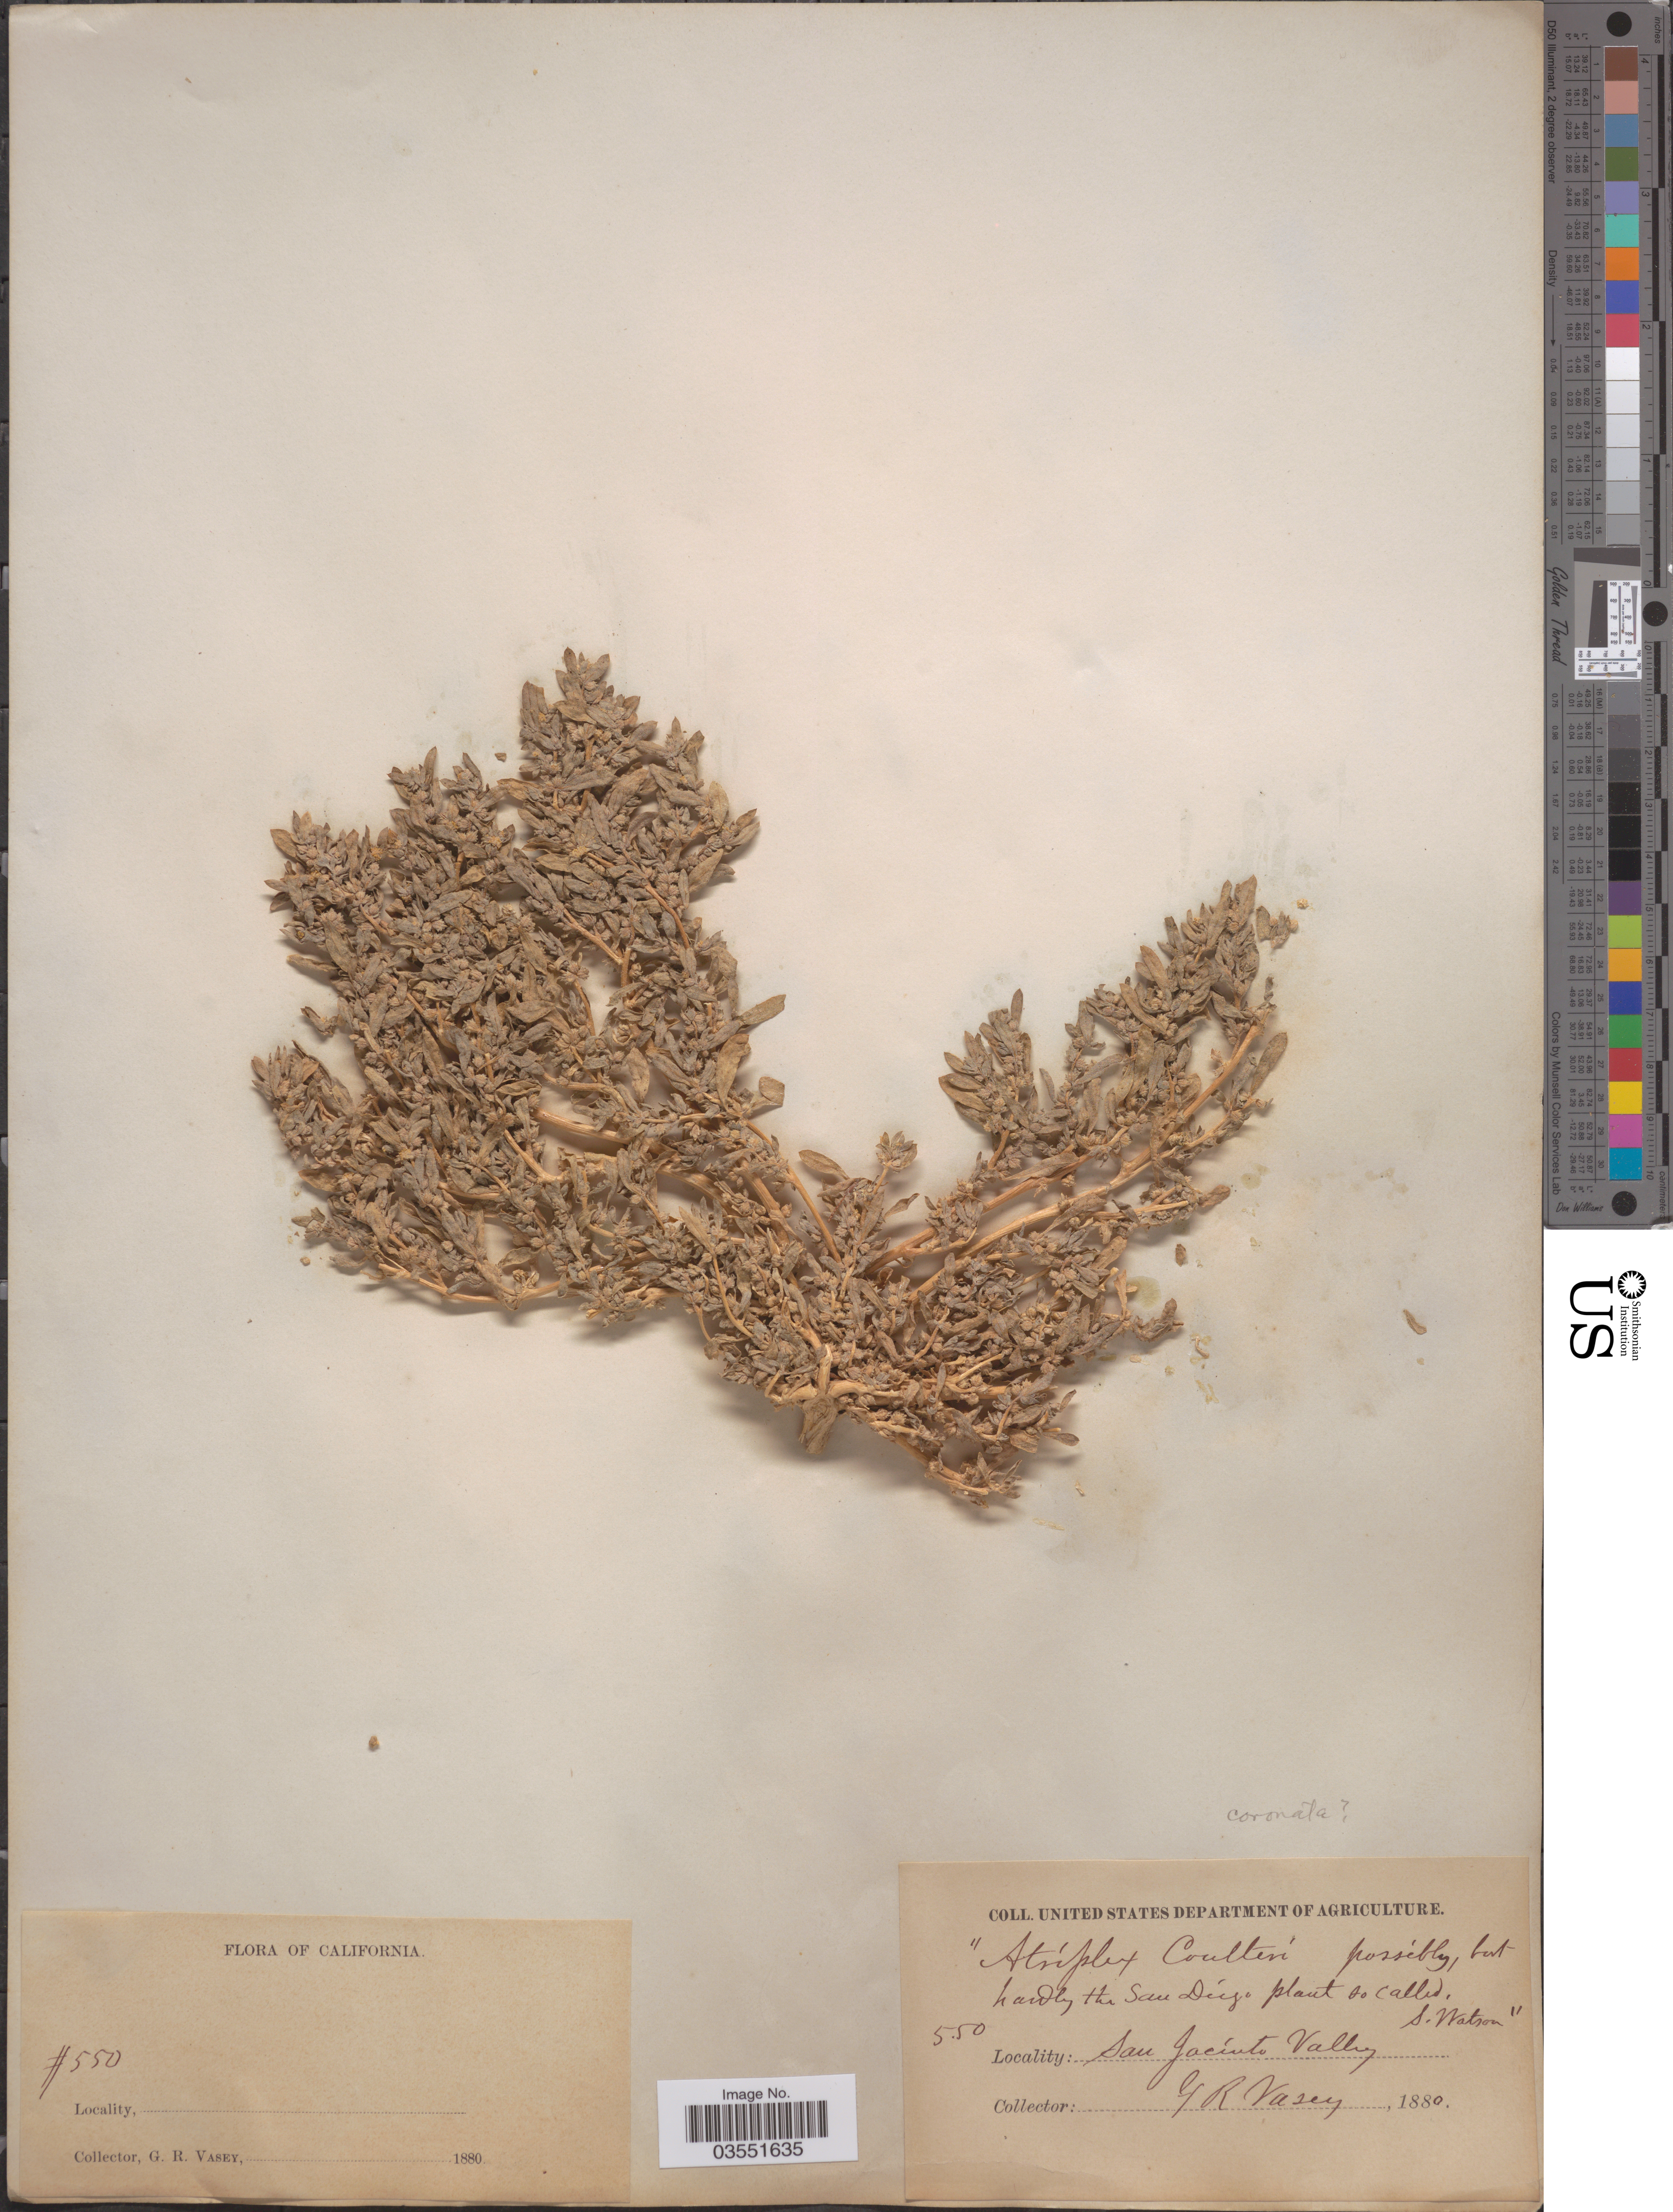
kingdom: Plantae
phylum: Tracheophyta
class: Magnoliopsida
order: Caryophyllales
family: Amaranthaceae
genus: Atriplex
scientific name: Atriplex coulteri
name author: (Moq.) D. Dietr.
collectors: G. R. Vasey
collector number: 550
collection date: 1880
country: United States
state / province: California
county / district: Riverside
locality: San Jacinto Valley.